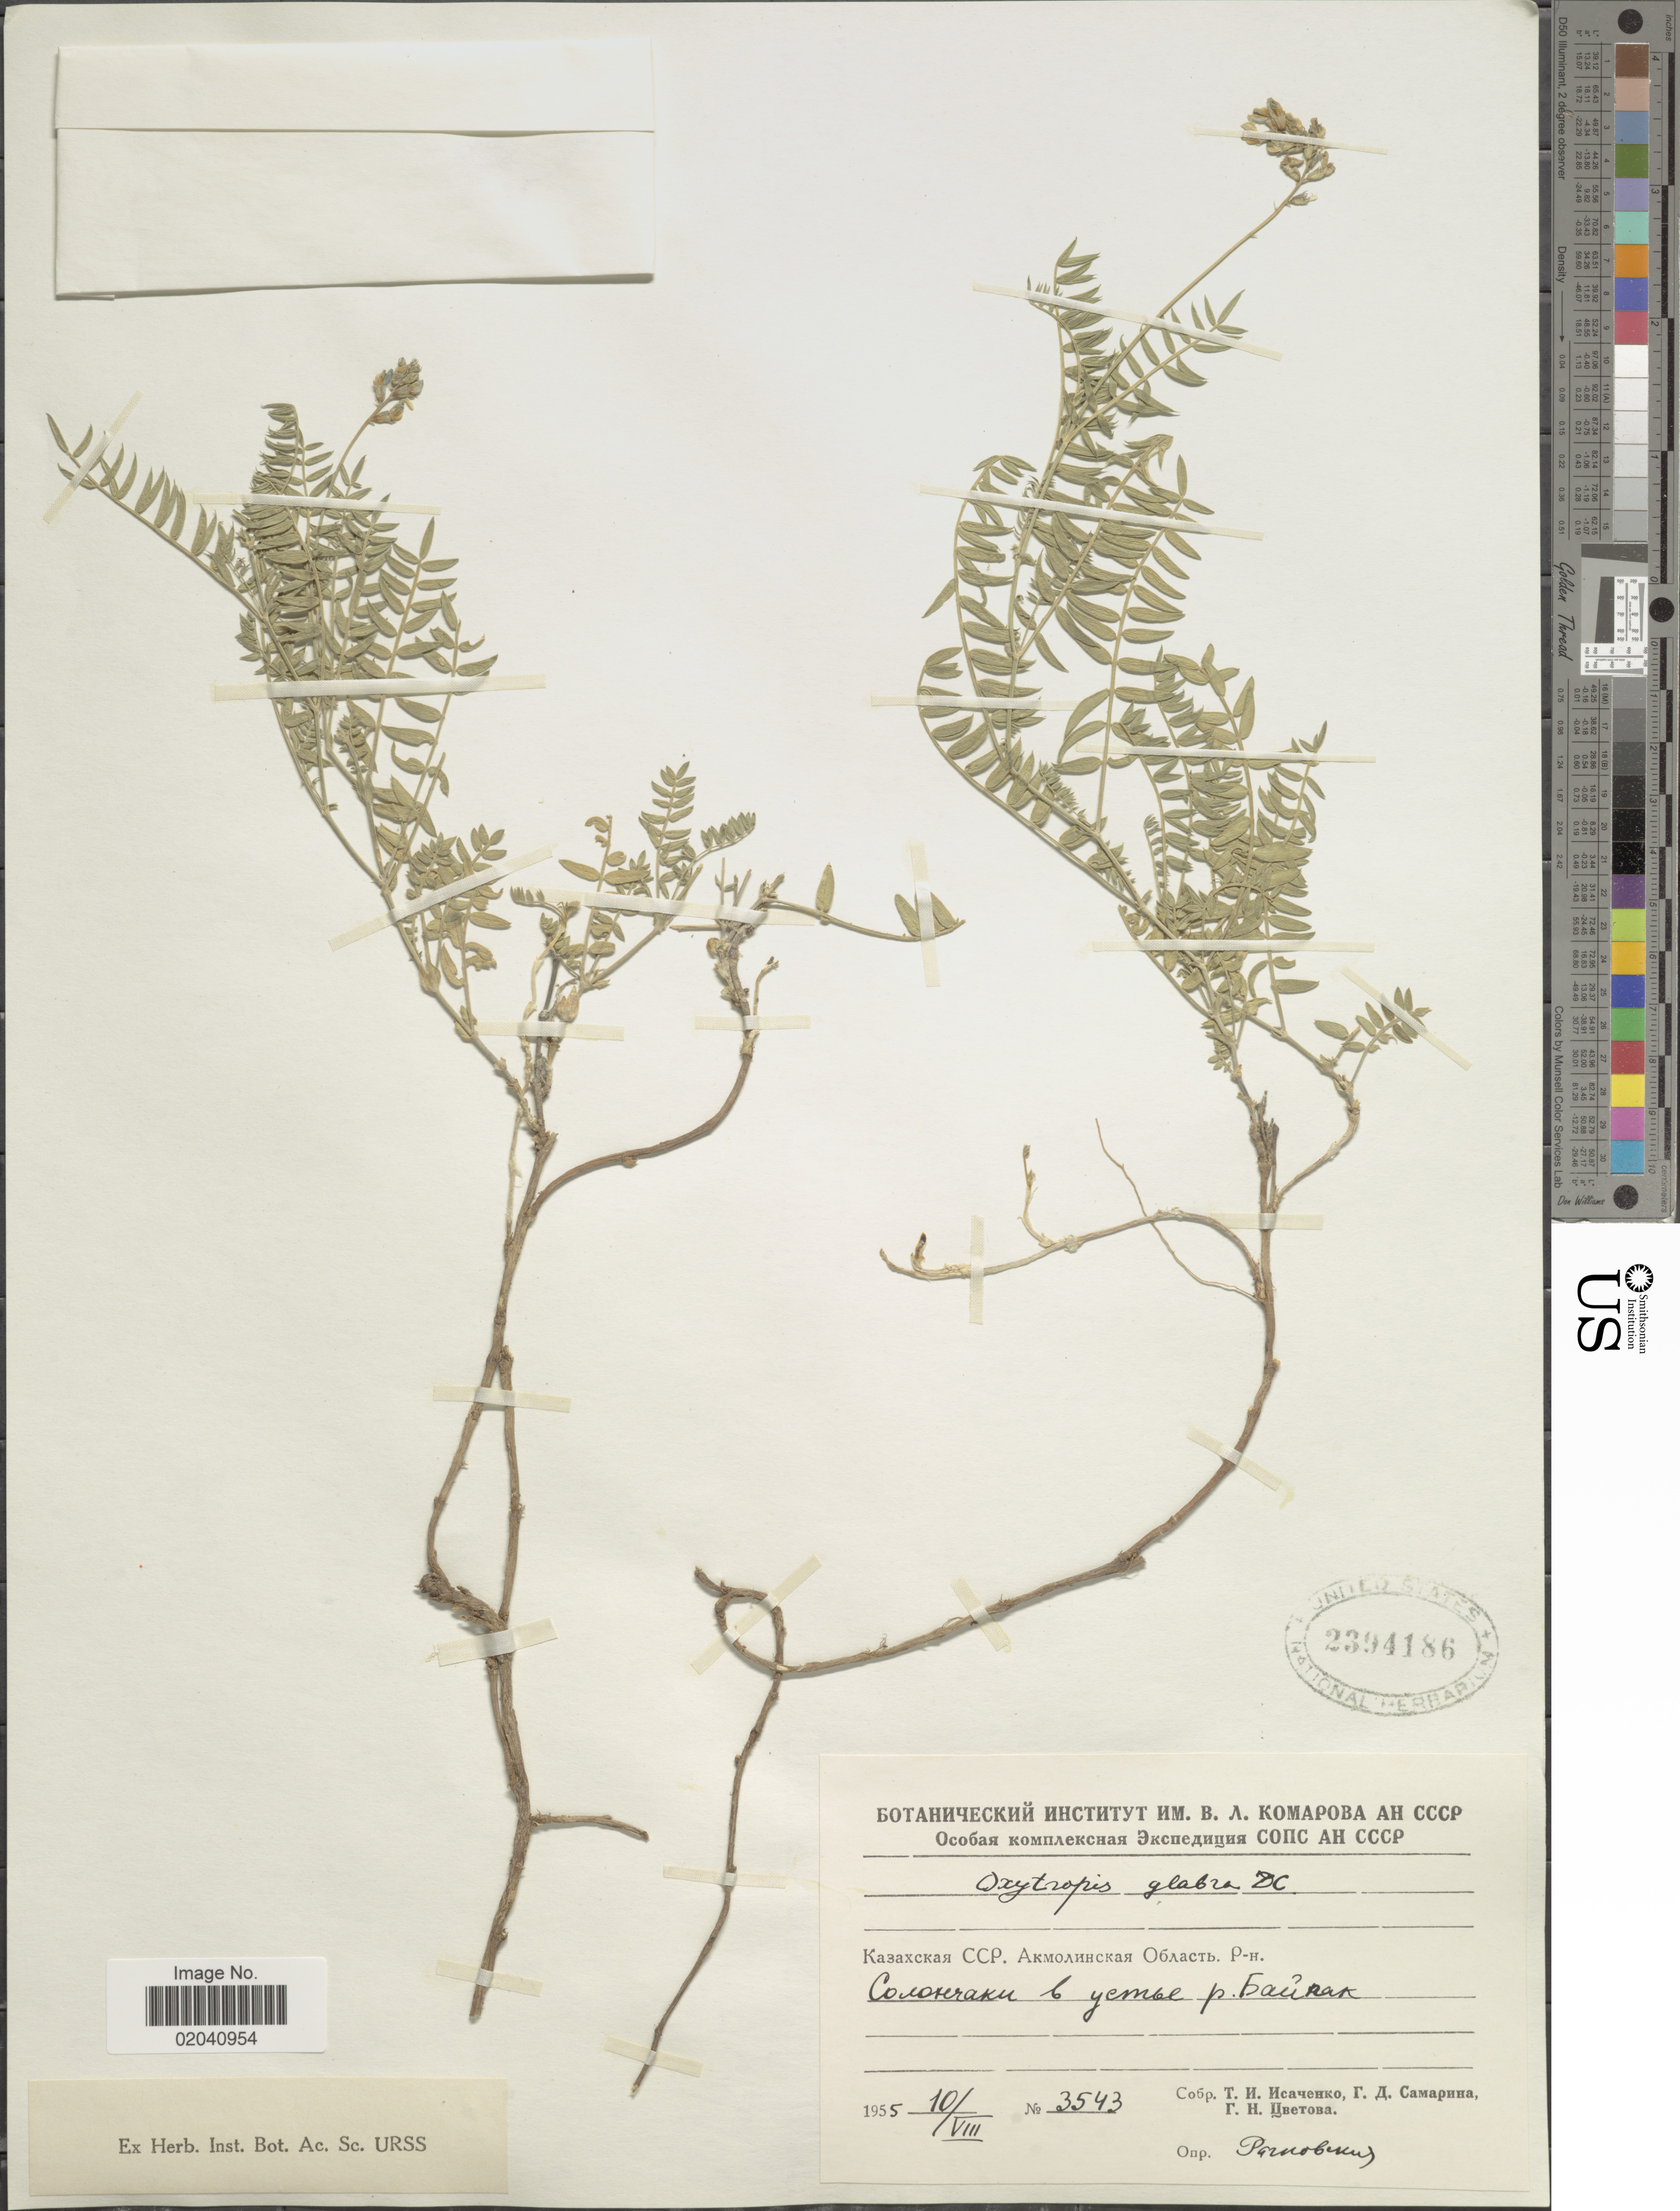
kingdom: Plantae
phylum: Tracheophyta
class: Magnoliopsida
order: Fabales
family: Fabaceae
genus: Oxytropis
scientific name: Oxytropis glabra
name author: DC.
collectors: T. Isachenko, G. Samarina & G. Tsvetova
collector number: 3543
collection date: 1955-08-10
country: Kazakhstan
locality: Akmolinsk Oblast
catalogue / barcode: US 2394186